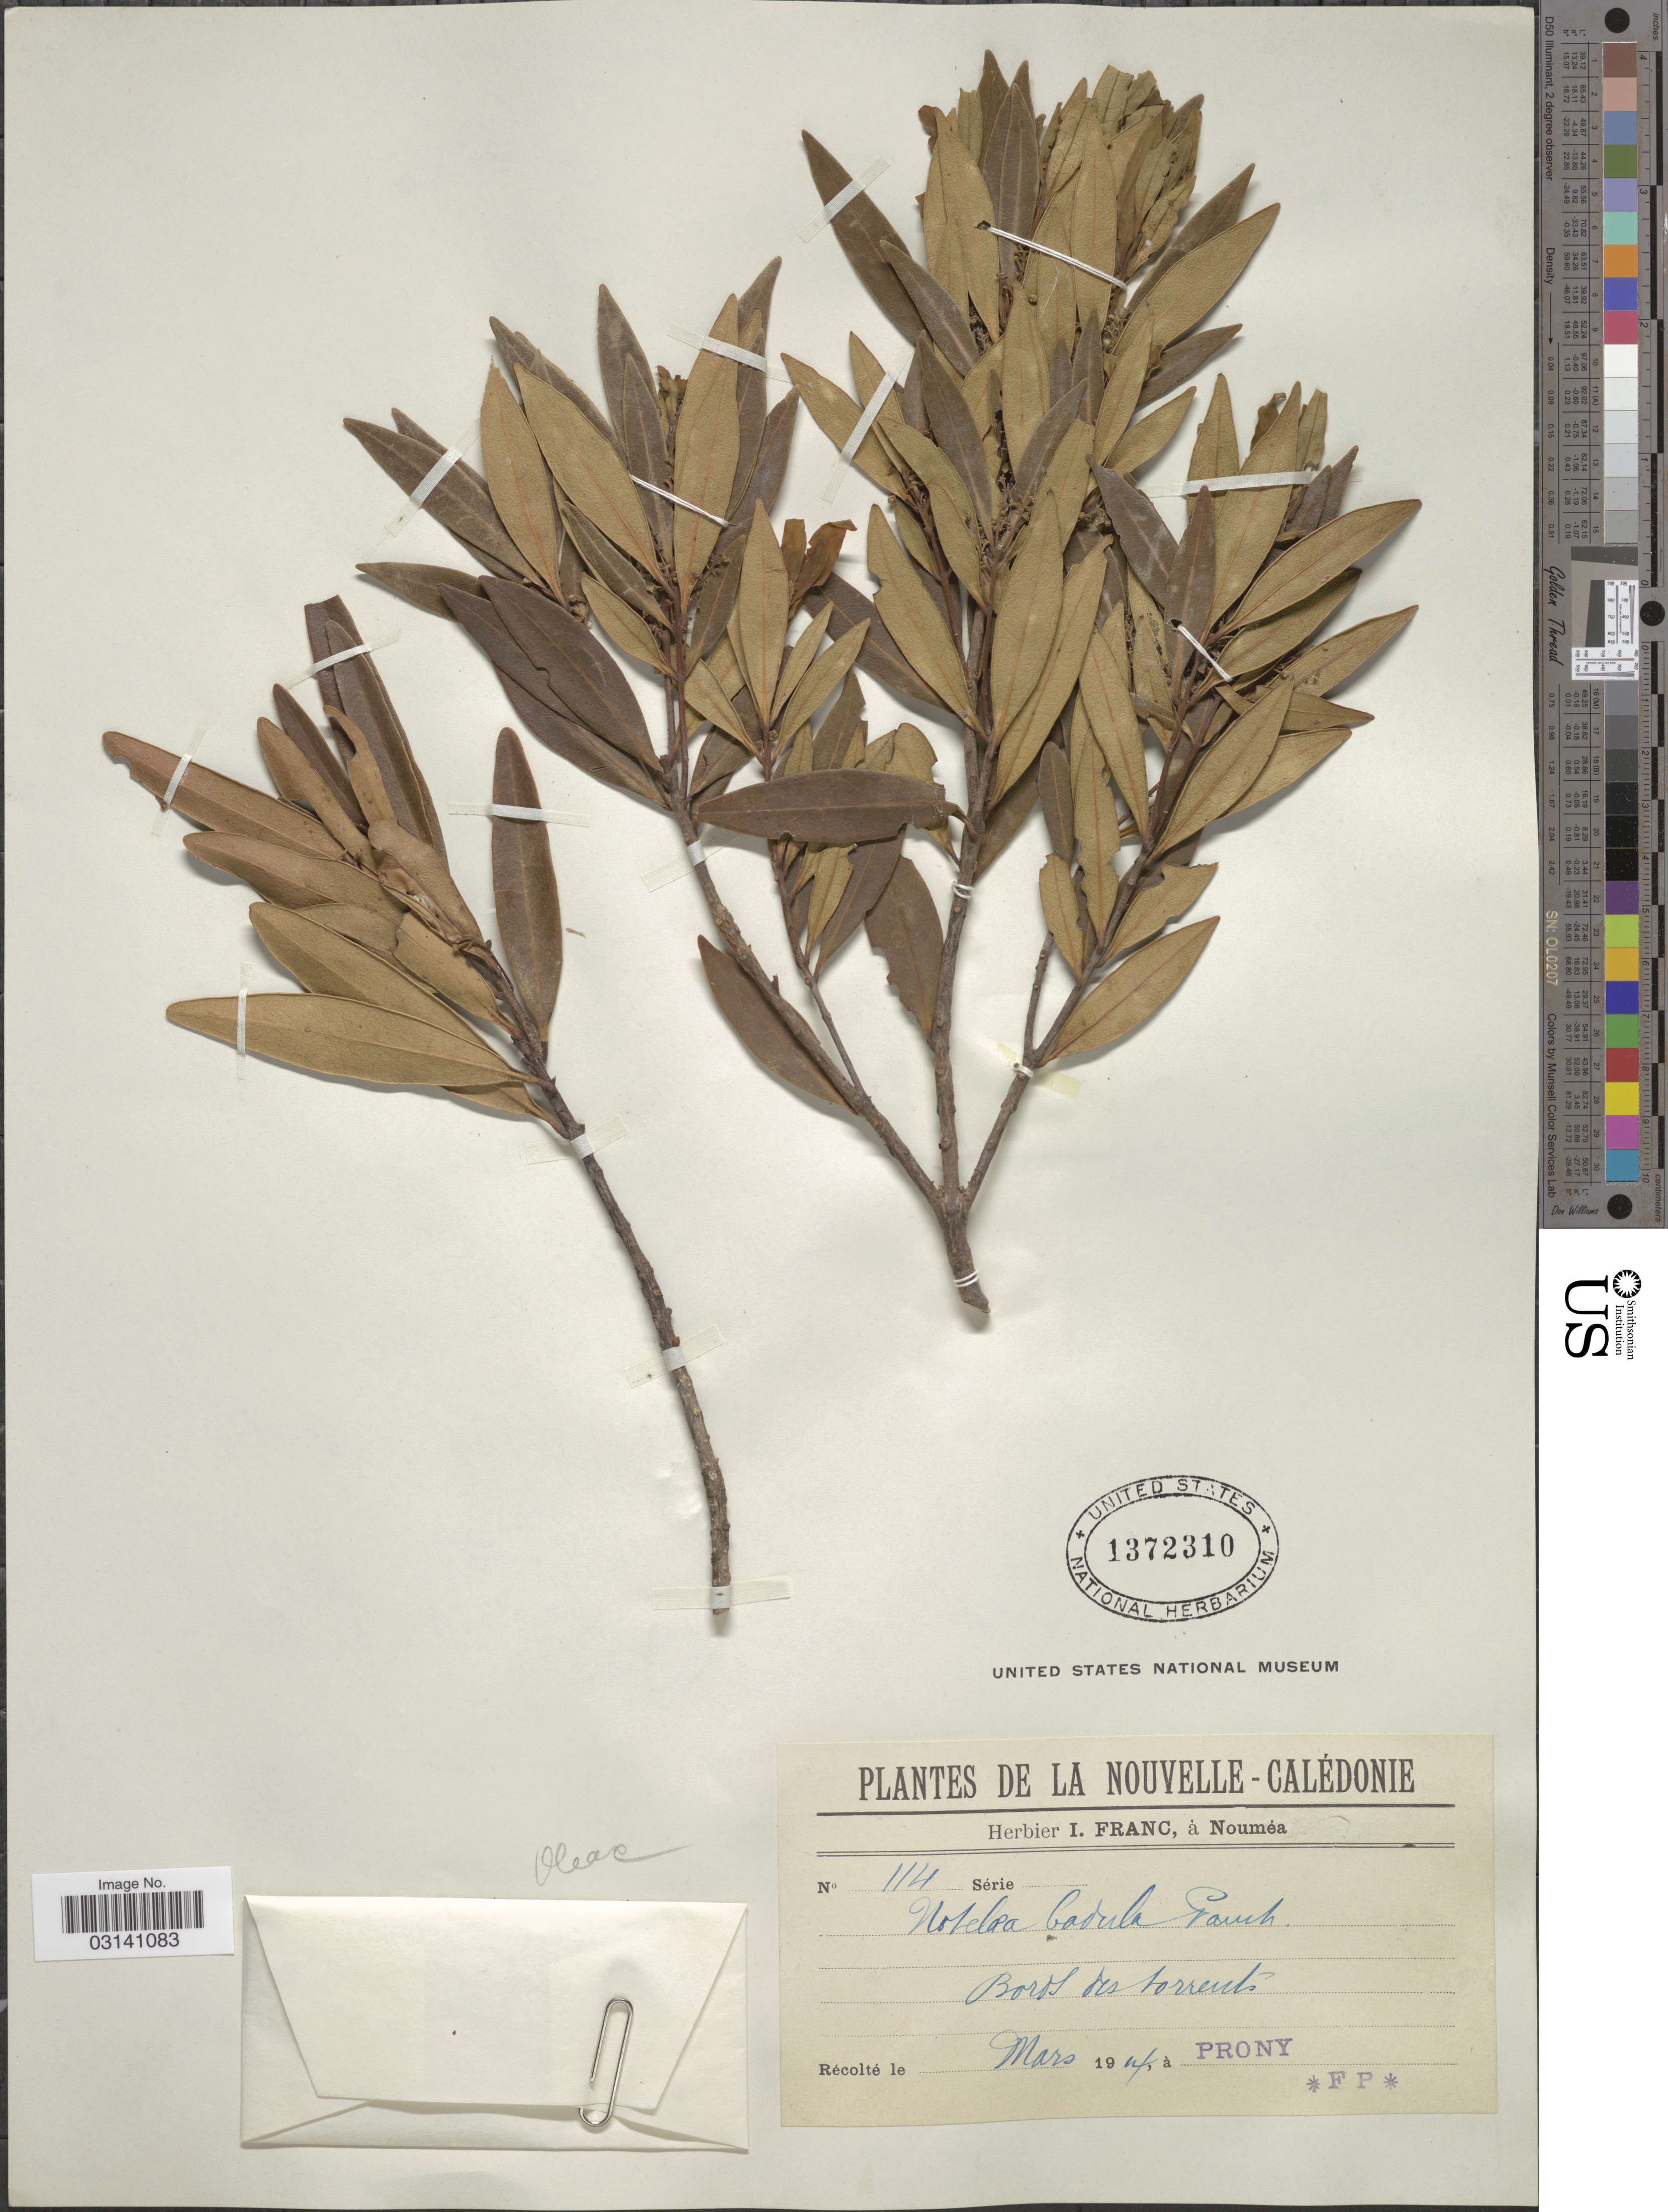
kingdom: Plantae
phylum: Tracheophyta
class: Magnoliopsida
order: Lamiales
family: Oleaceae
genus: Notelaea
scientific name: Notelaea austrocaledonica var. badula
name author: (Vieill.) Pillon & J. Dupin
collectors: -. Prony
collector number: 114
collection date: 1914-03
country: New Caledonia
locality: Nouvelle-Calédonie.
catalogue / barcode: US 1372310